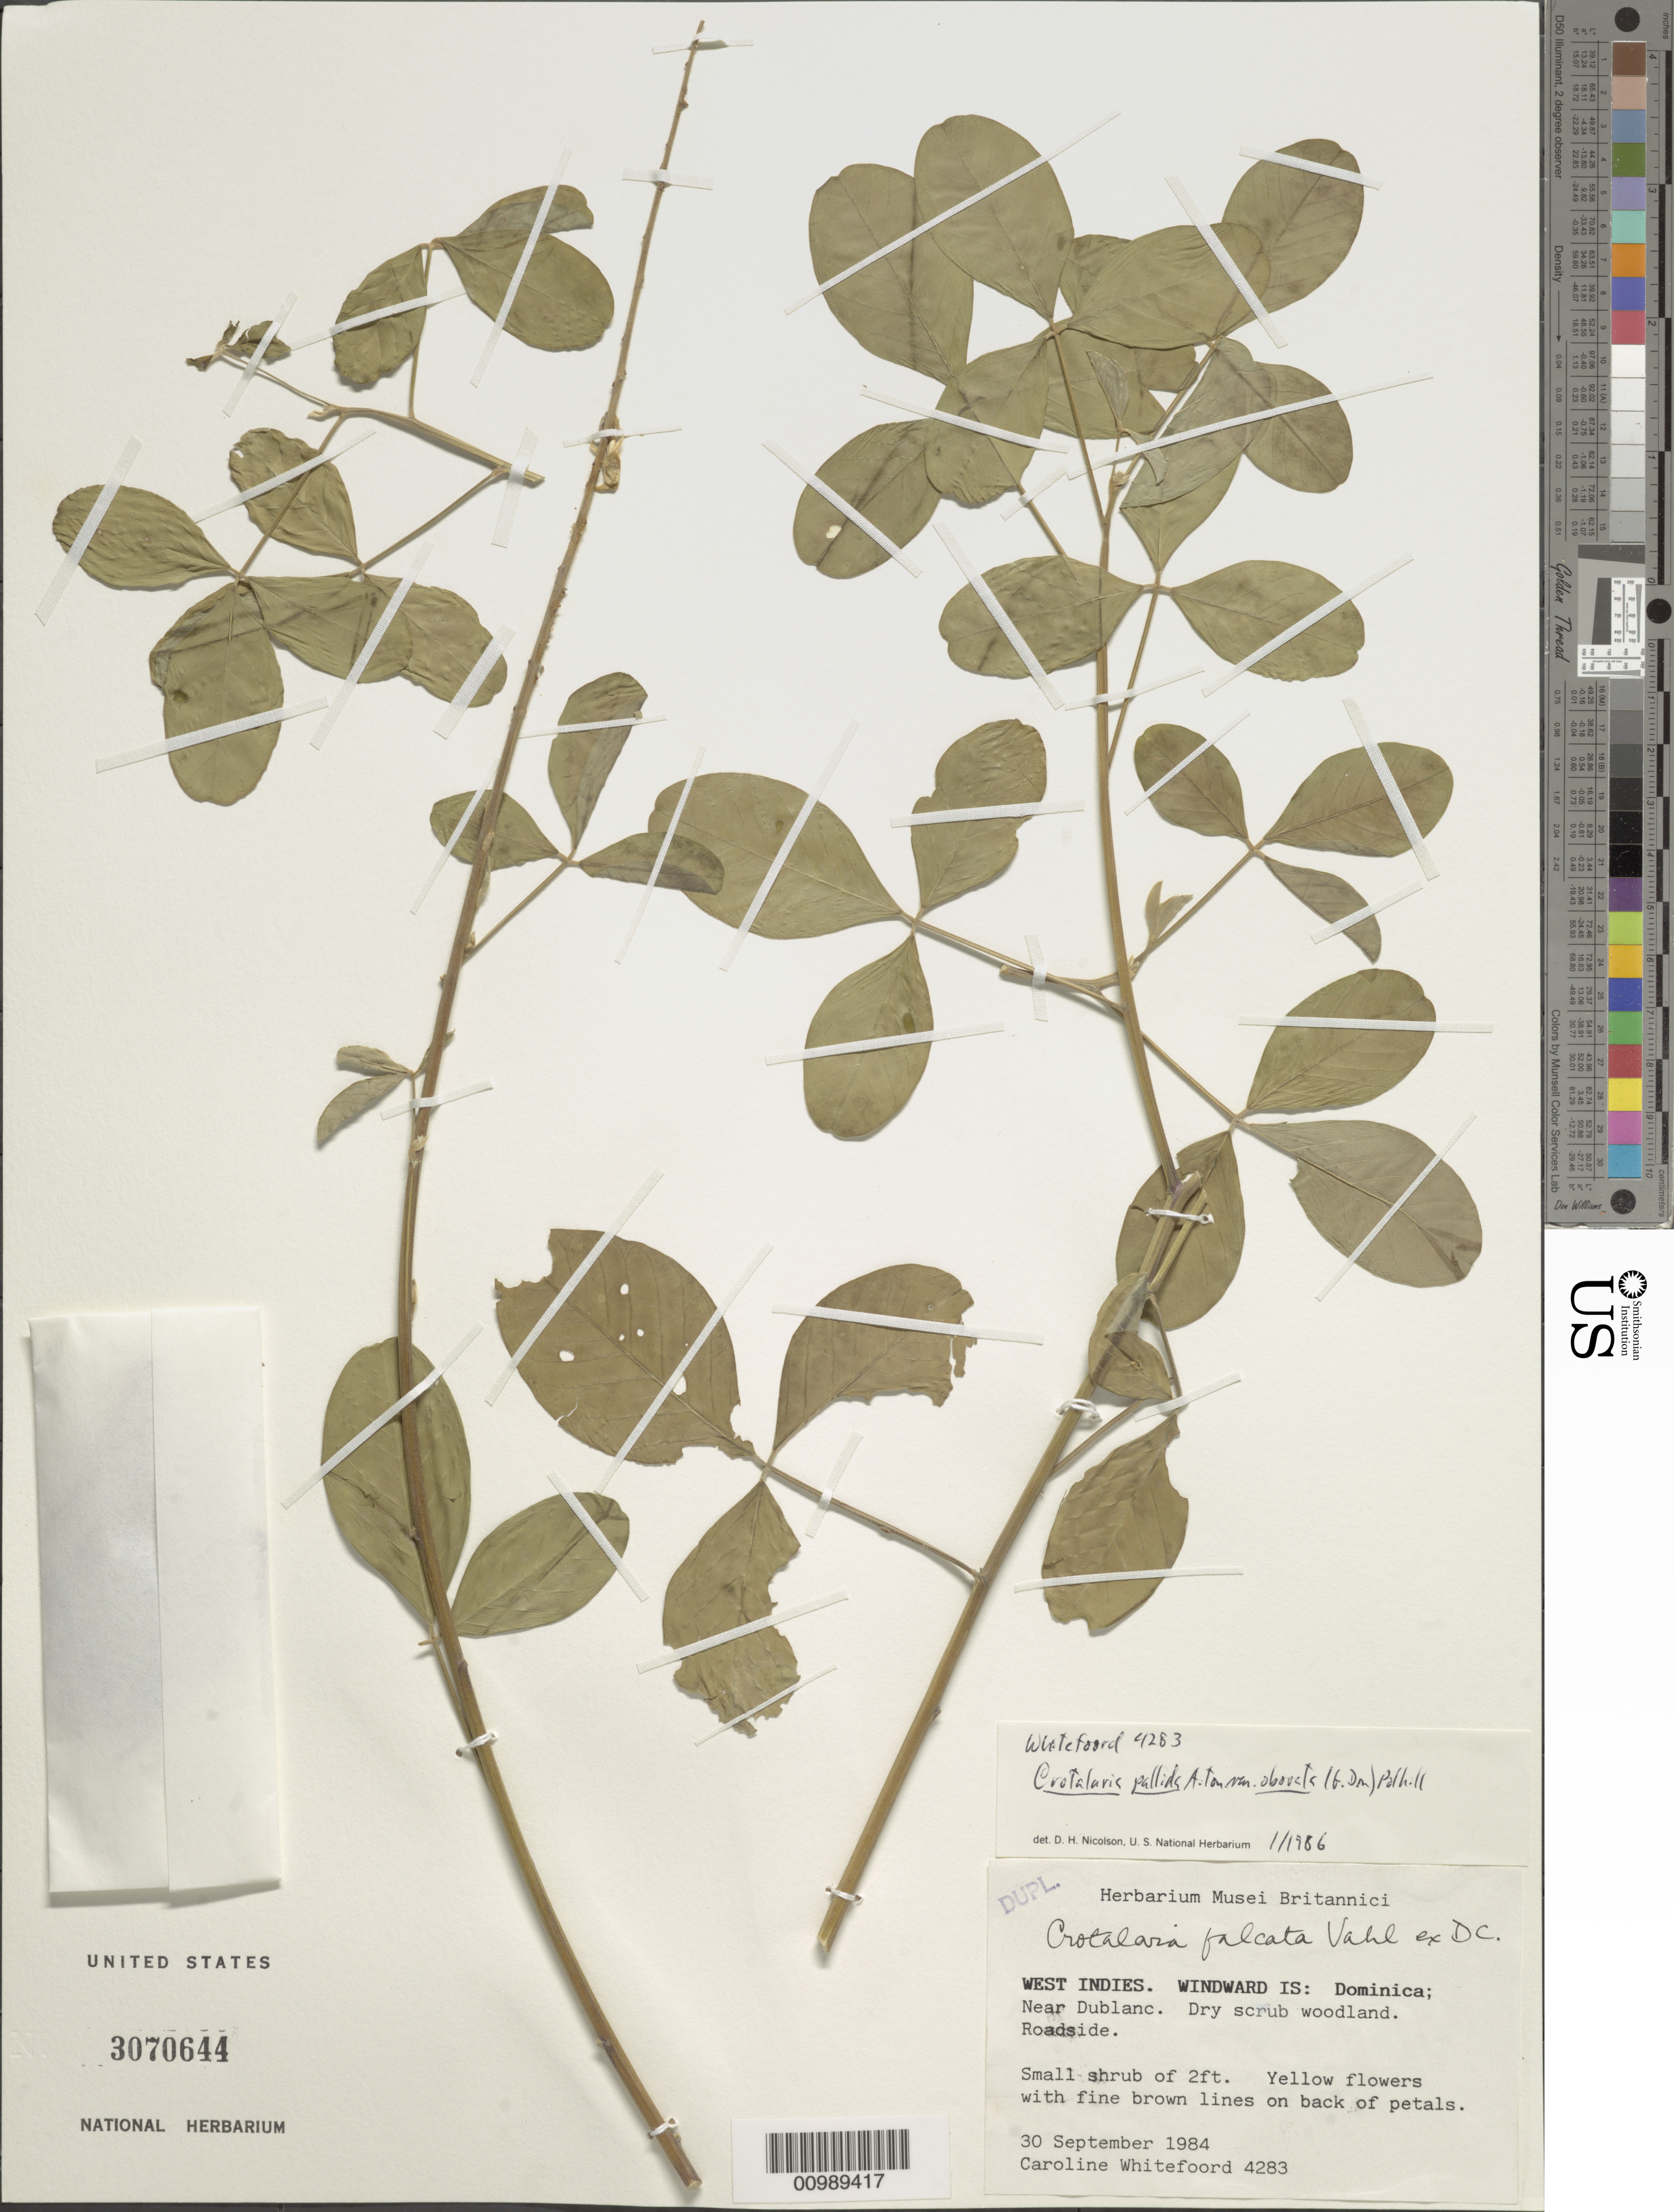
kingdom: Plantae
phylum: Tracheophyta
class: Magnoliopsida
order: Fabales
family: Fabaceae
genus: Crotalaria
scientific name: Crotalaria pallida var. obovata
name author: (G. Don) Polhill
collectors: C. Whitefoord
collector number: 4283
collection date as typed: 30 Sep 1984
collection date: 1984-09-30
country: Dominica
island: Dominica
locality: Near Dublanc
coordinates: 0 N, 0 E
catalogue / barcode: US 3070644